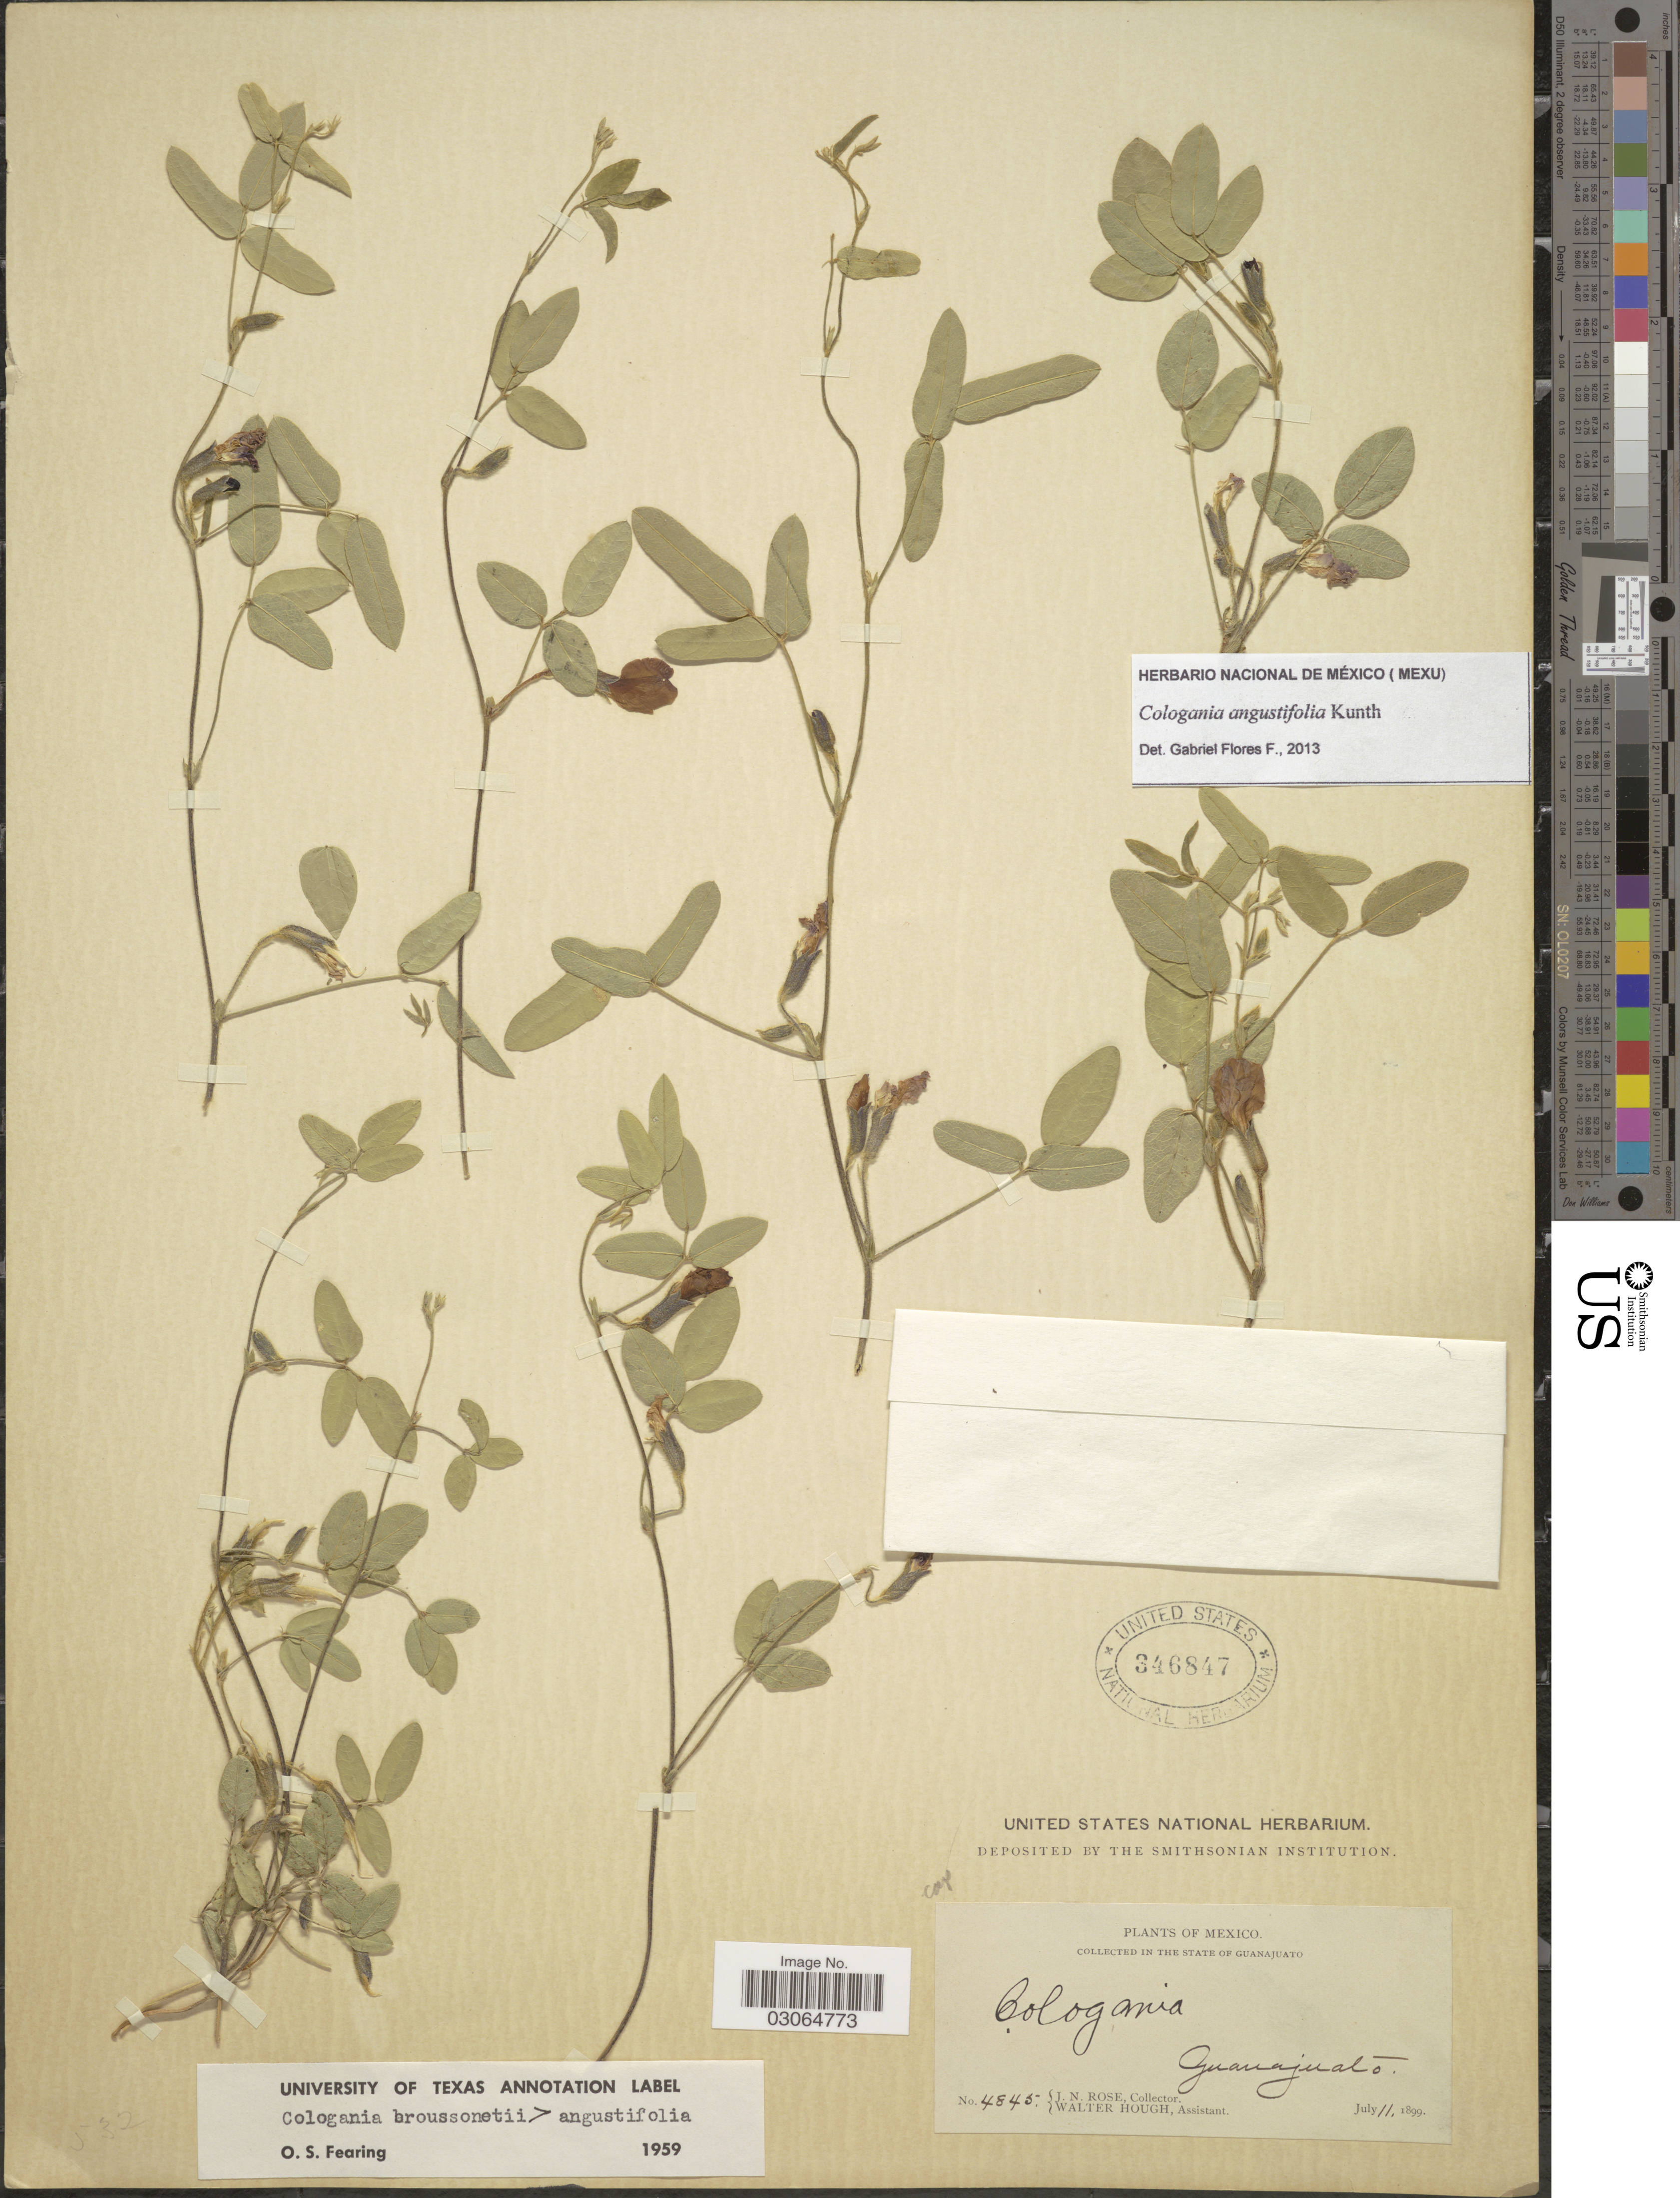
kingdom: Plantae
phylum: Tracheophyta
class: Magnoliopsida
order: Fabales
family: Fabaceae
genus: Cologania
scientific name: Cologania angustifolia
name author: Kunth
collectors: J. N. Rose & W. Hough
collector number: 4845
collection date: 1899-07-11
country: Mexico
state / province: Guanajuato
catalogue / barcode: US 346847